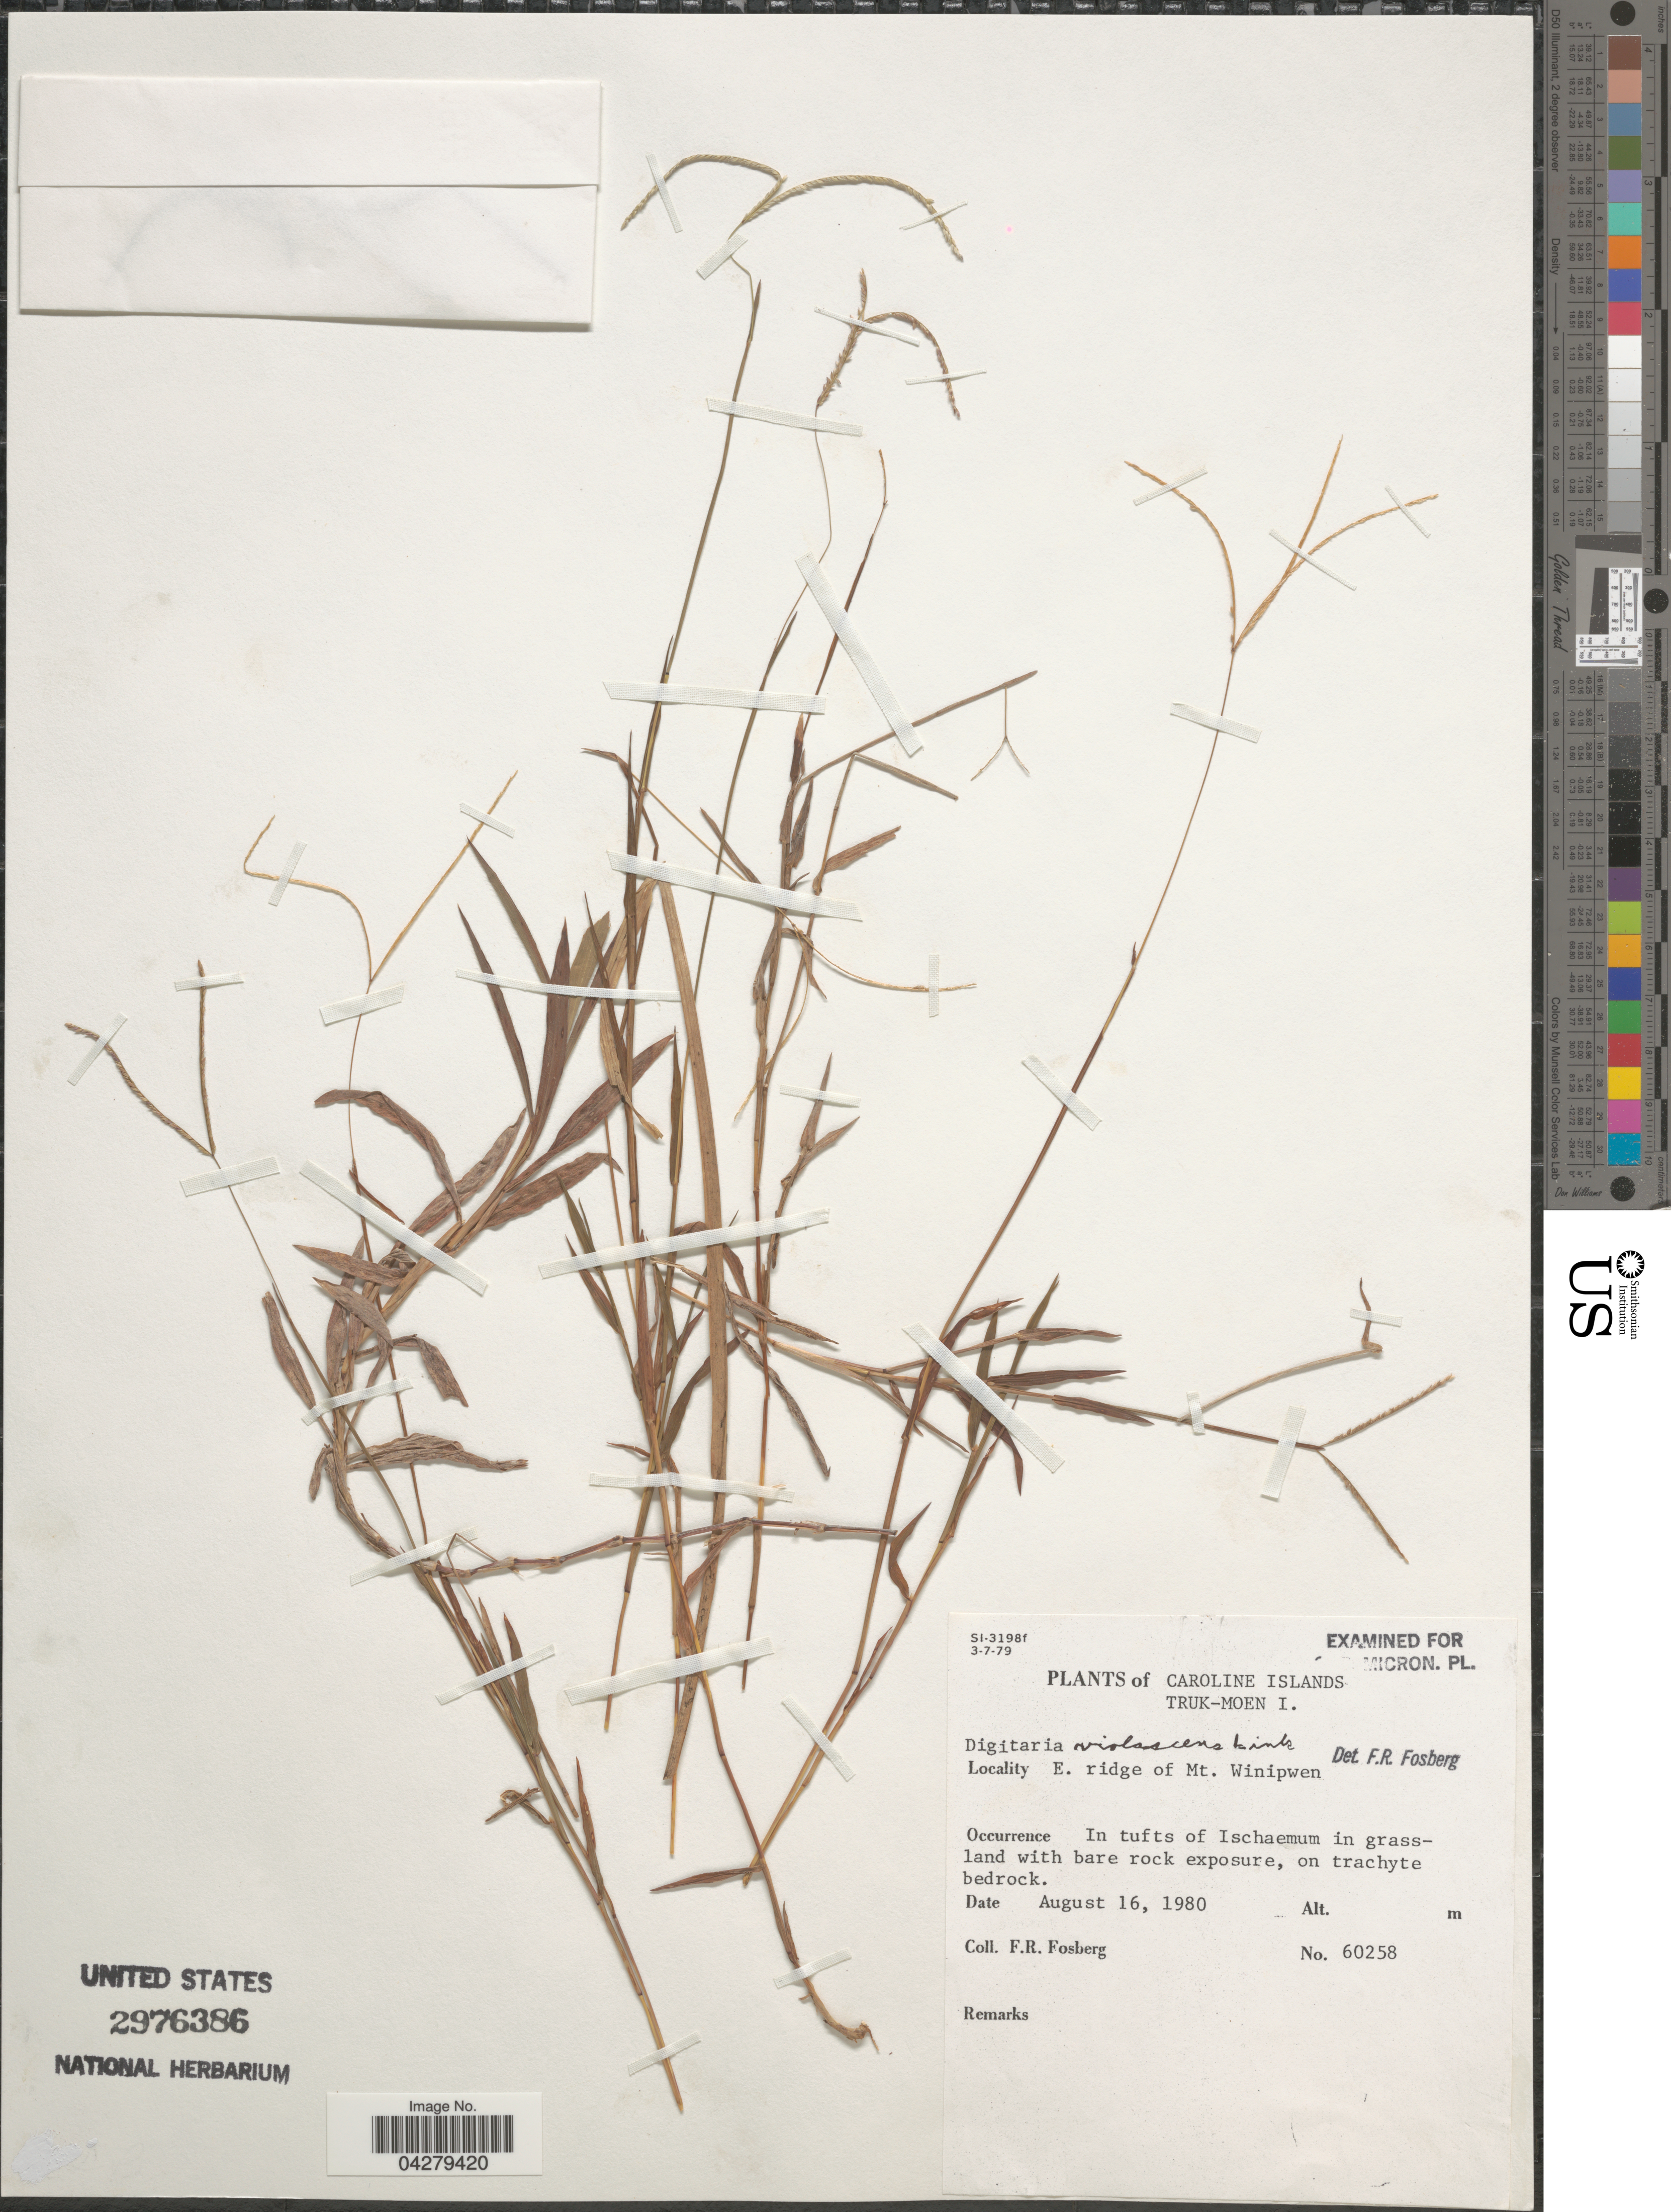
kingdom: Plantae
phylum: Tracheophyta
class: Liliopsida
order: Poales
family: Poaceae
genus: Digitaria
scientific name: Digitaria violascens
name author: Link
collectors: F. R. Fosberg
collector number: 60258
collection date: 1980-08-16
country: Micronesia, Federated States of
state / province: Truk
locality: Caroline Islands. Truk-Moen I. E. ridge of Mt. Winipwen.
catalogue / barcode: US 2976386